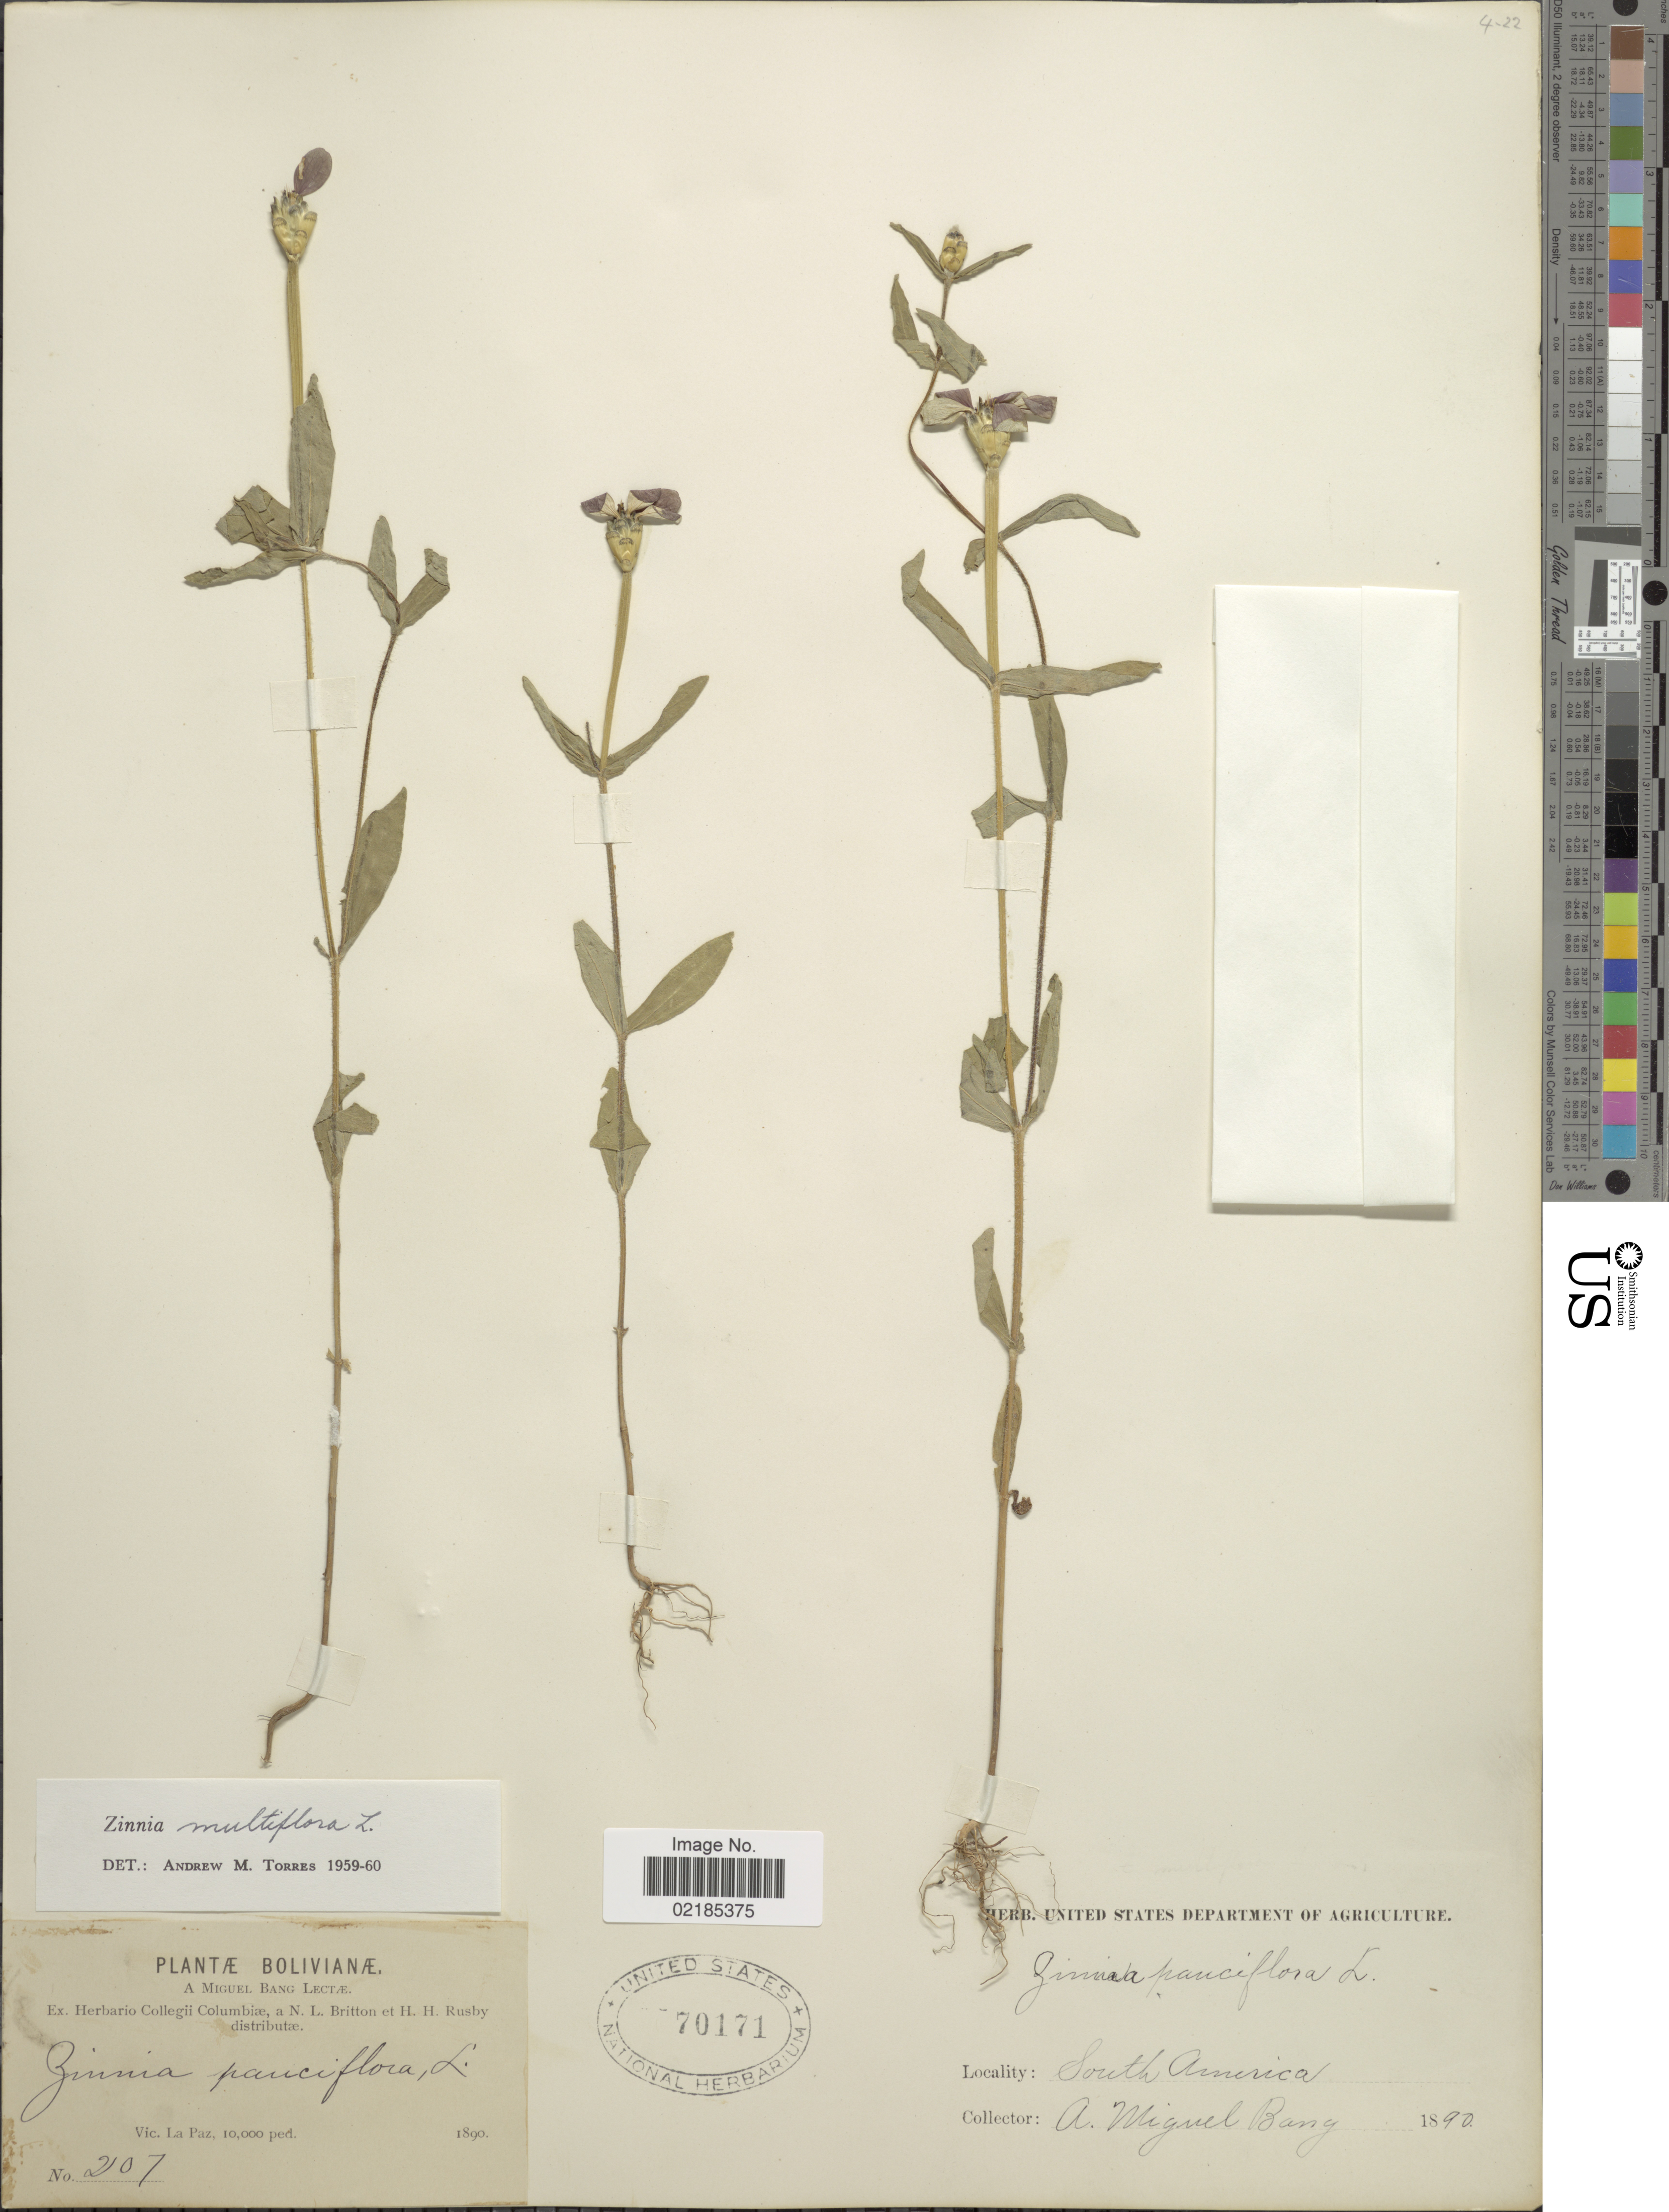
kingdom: Plantae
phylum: Tracheophyta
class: Magnoliopsida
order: Asterales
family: Asteraceae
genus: Zinnia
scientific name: Zinnia multiflora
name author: L.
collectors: M. Bang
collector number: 2107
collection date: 1890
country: Bolivia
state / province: La Paz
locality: Vic. La Paz.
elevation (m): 3048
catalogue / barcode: US 70171